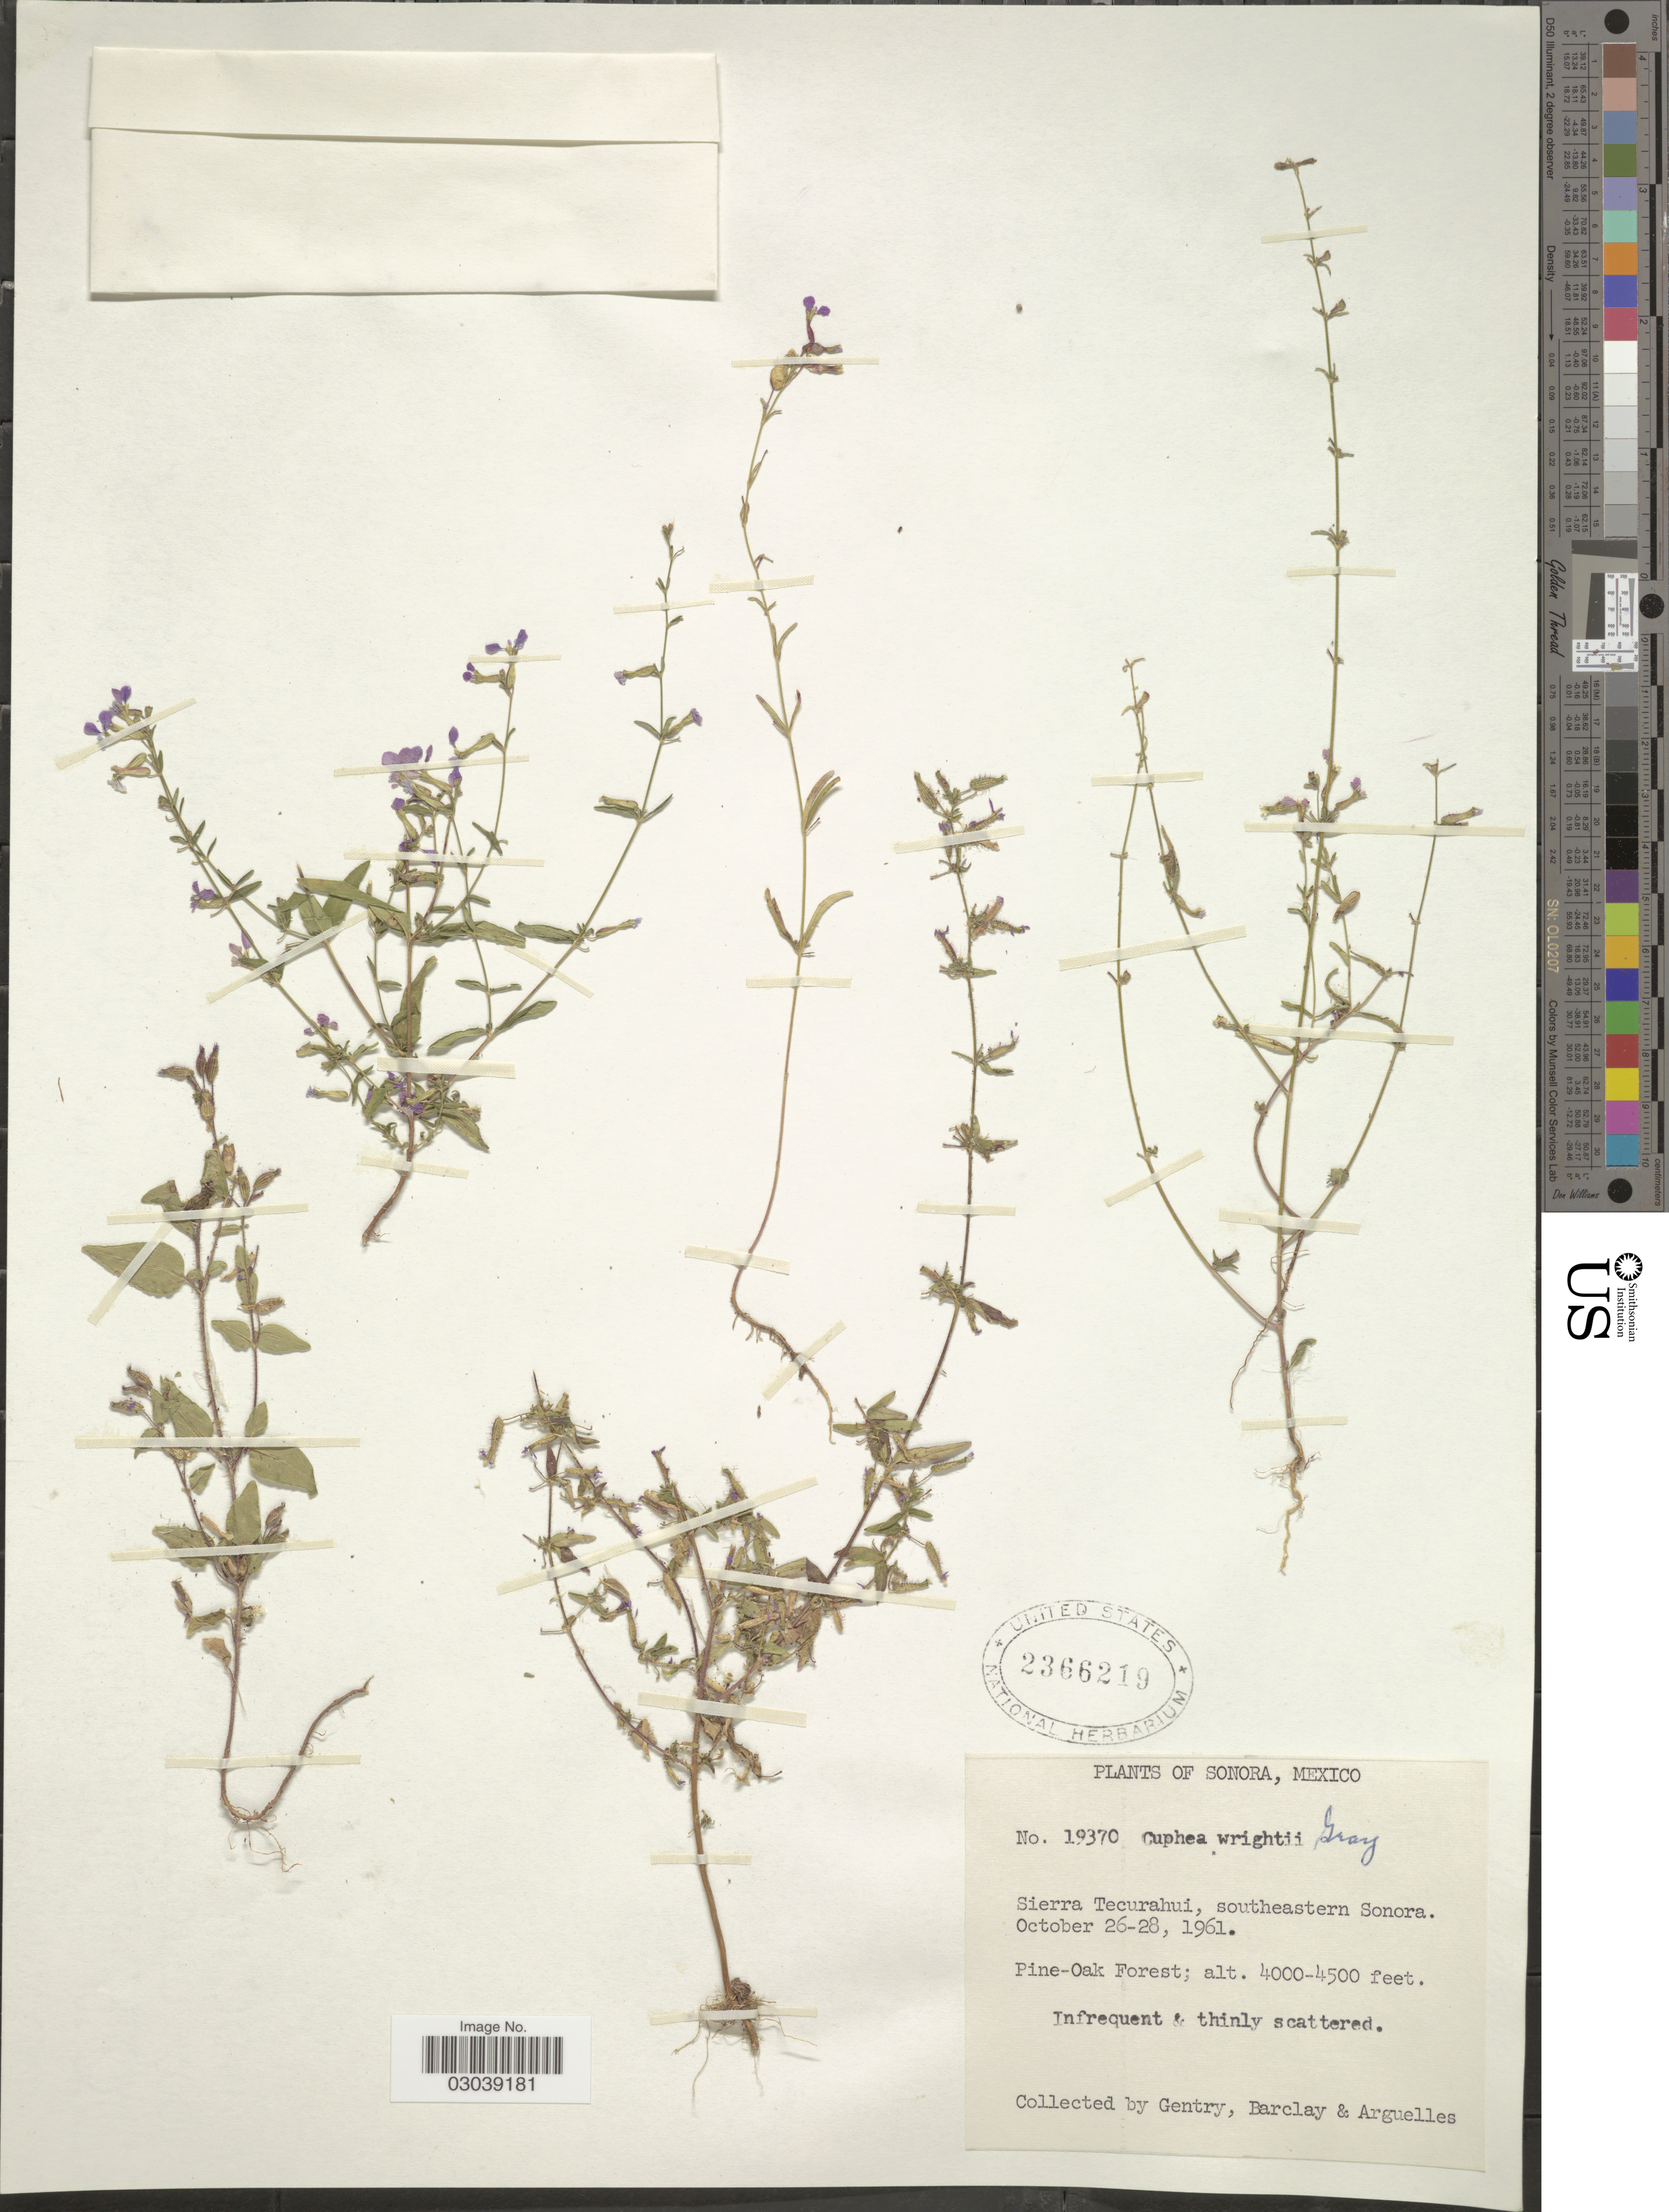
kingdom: Plantae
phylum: Tracheophyta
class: Magnoliopsida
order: Myrtales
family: Lythraceae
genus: Cuphea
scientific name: Cuphea wrightii var. wrightii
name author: A. Gray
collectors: Gentry, --, -- Barclay & Arguelles, --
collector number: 19370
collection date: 1961-10-26/1961-10-28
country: Mexico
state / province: Sonora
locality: Sierra Tecurahui, southeastern Sonora.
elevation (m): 1219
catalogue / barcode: US 2366219